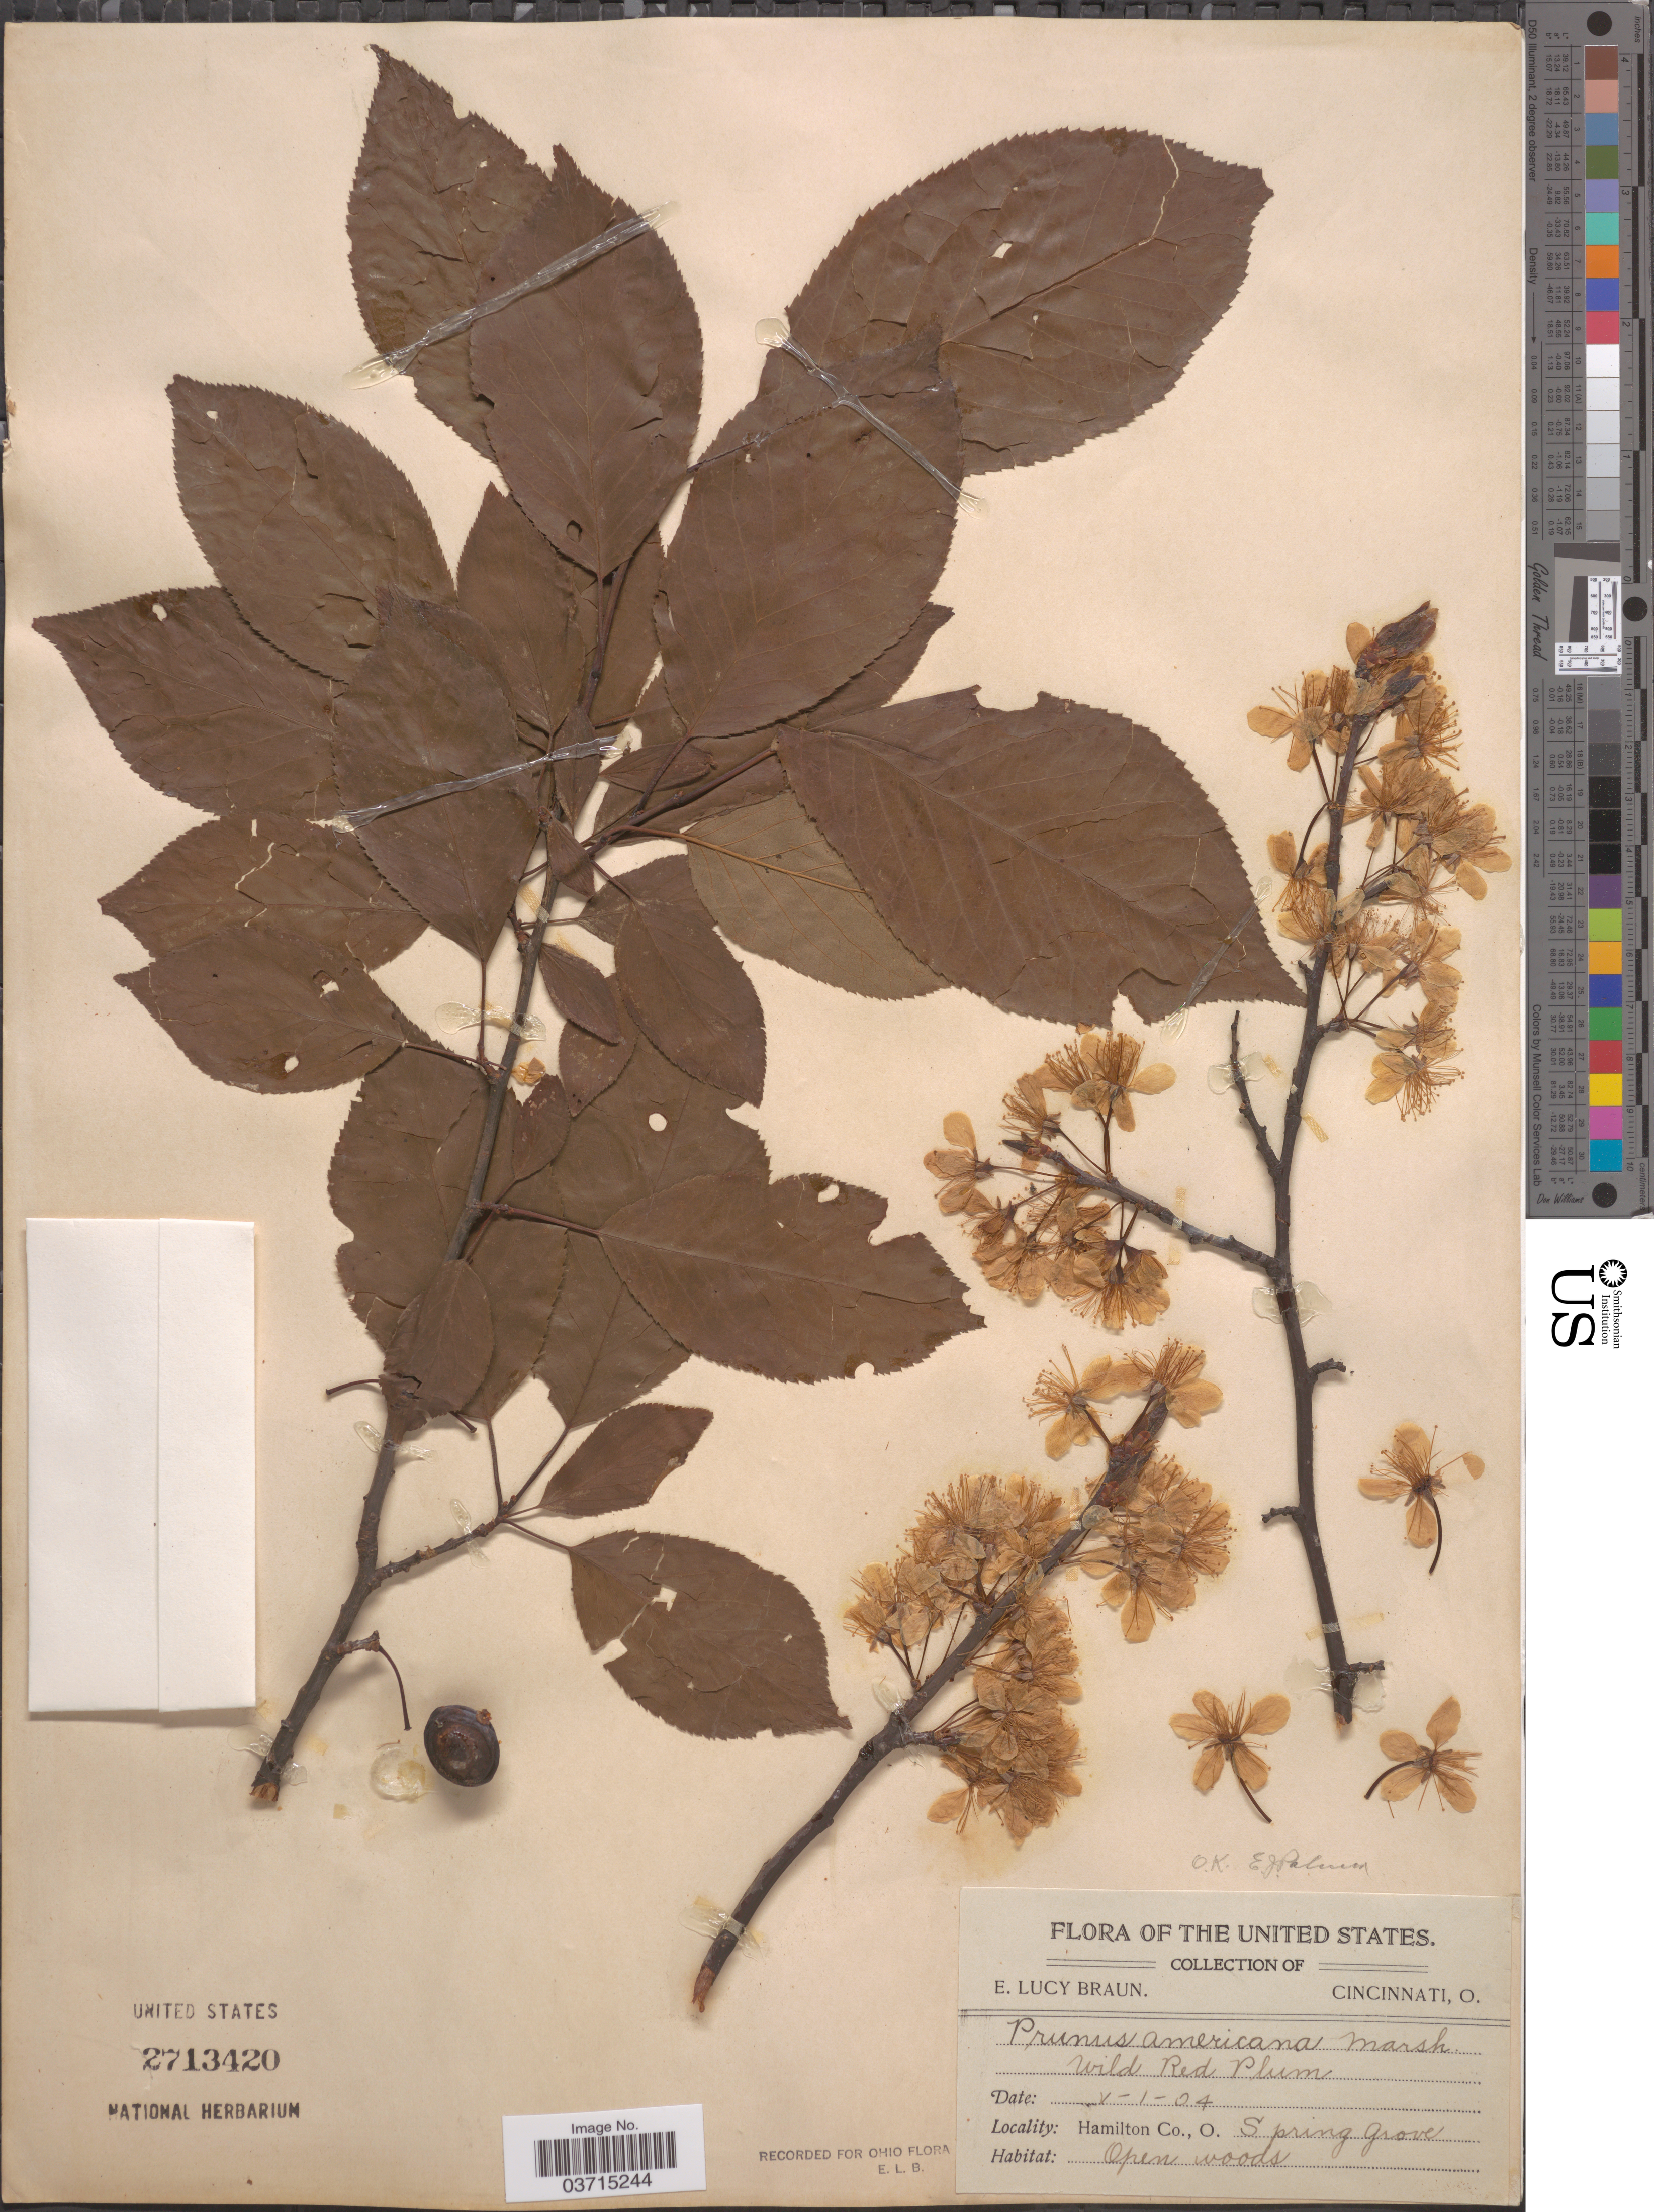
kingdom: Plantae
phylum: Tracheophyta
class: Magnoliopsida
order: Rosales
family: Rosaceae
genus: Prunus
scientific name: Prunus americana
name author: Marshall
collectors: E. L. Braun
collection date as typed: Transcribed d/m/y: 1/5/4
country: United States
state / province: Ohio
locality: Hamilton Co., Spring Grove.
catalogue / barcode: US 2713420